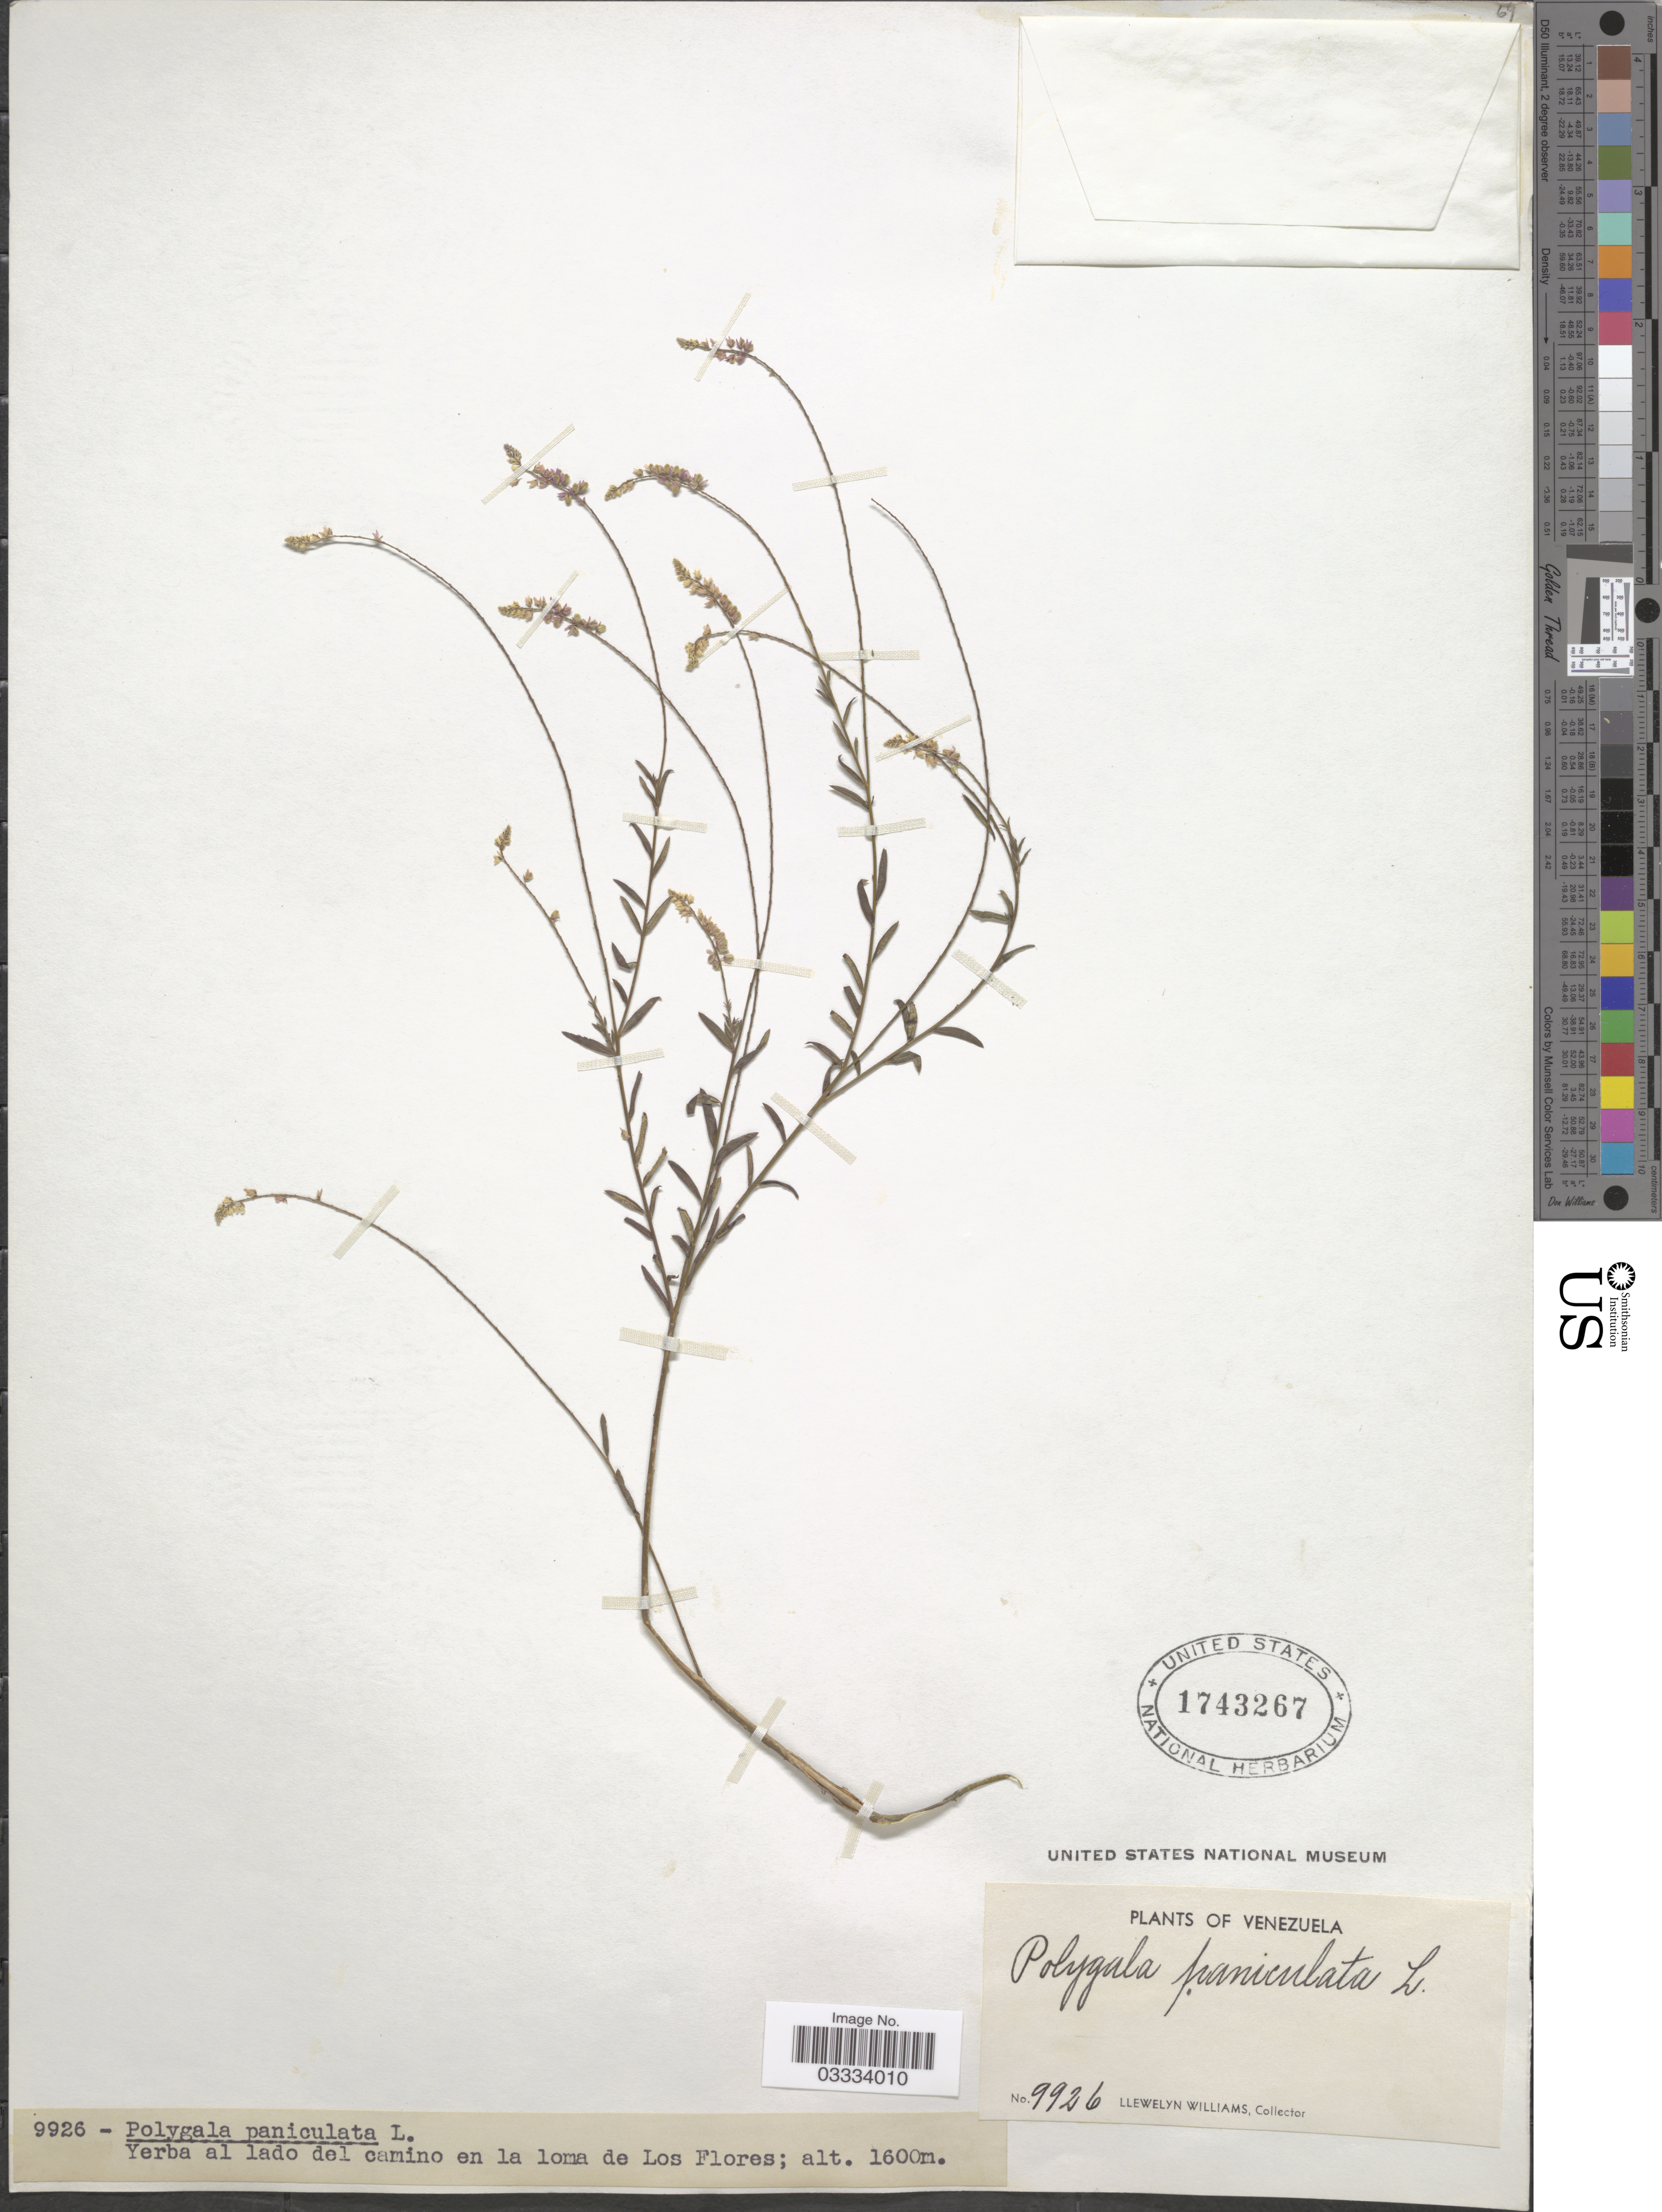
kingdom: Plantae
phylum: Tracheophyta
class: Magnoliopsida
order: Fabales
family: Polygalaceae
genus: Polygala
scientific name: Polygala paniculata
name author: L.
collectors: L. Williams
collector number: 9926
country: Venezuela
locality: Yerba al lado del camino en la loma de Los Flores.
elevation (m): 1600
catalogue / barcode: US 1743267